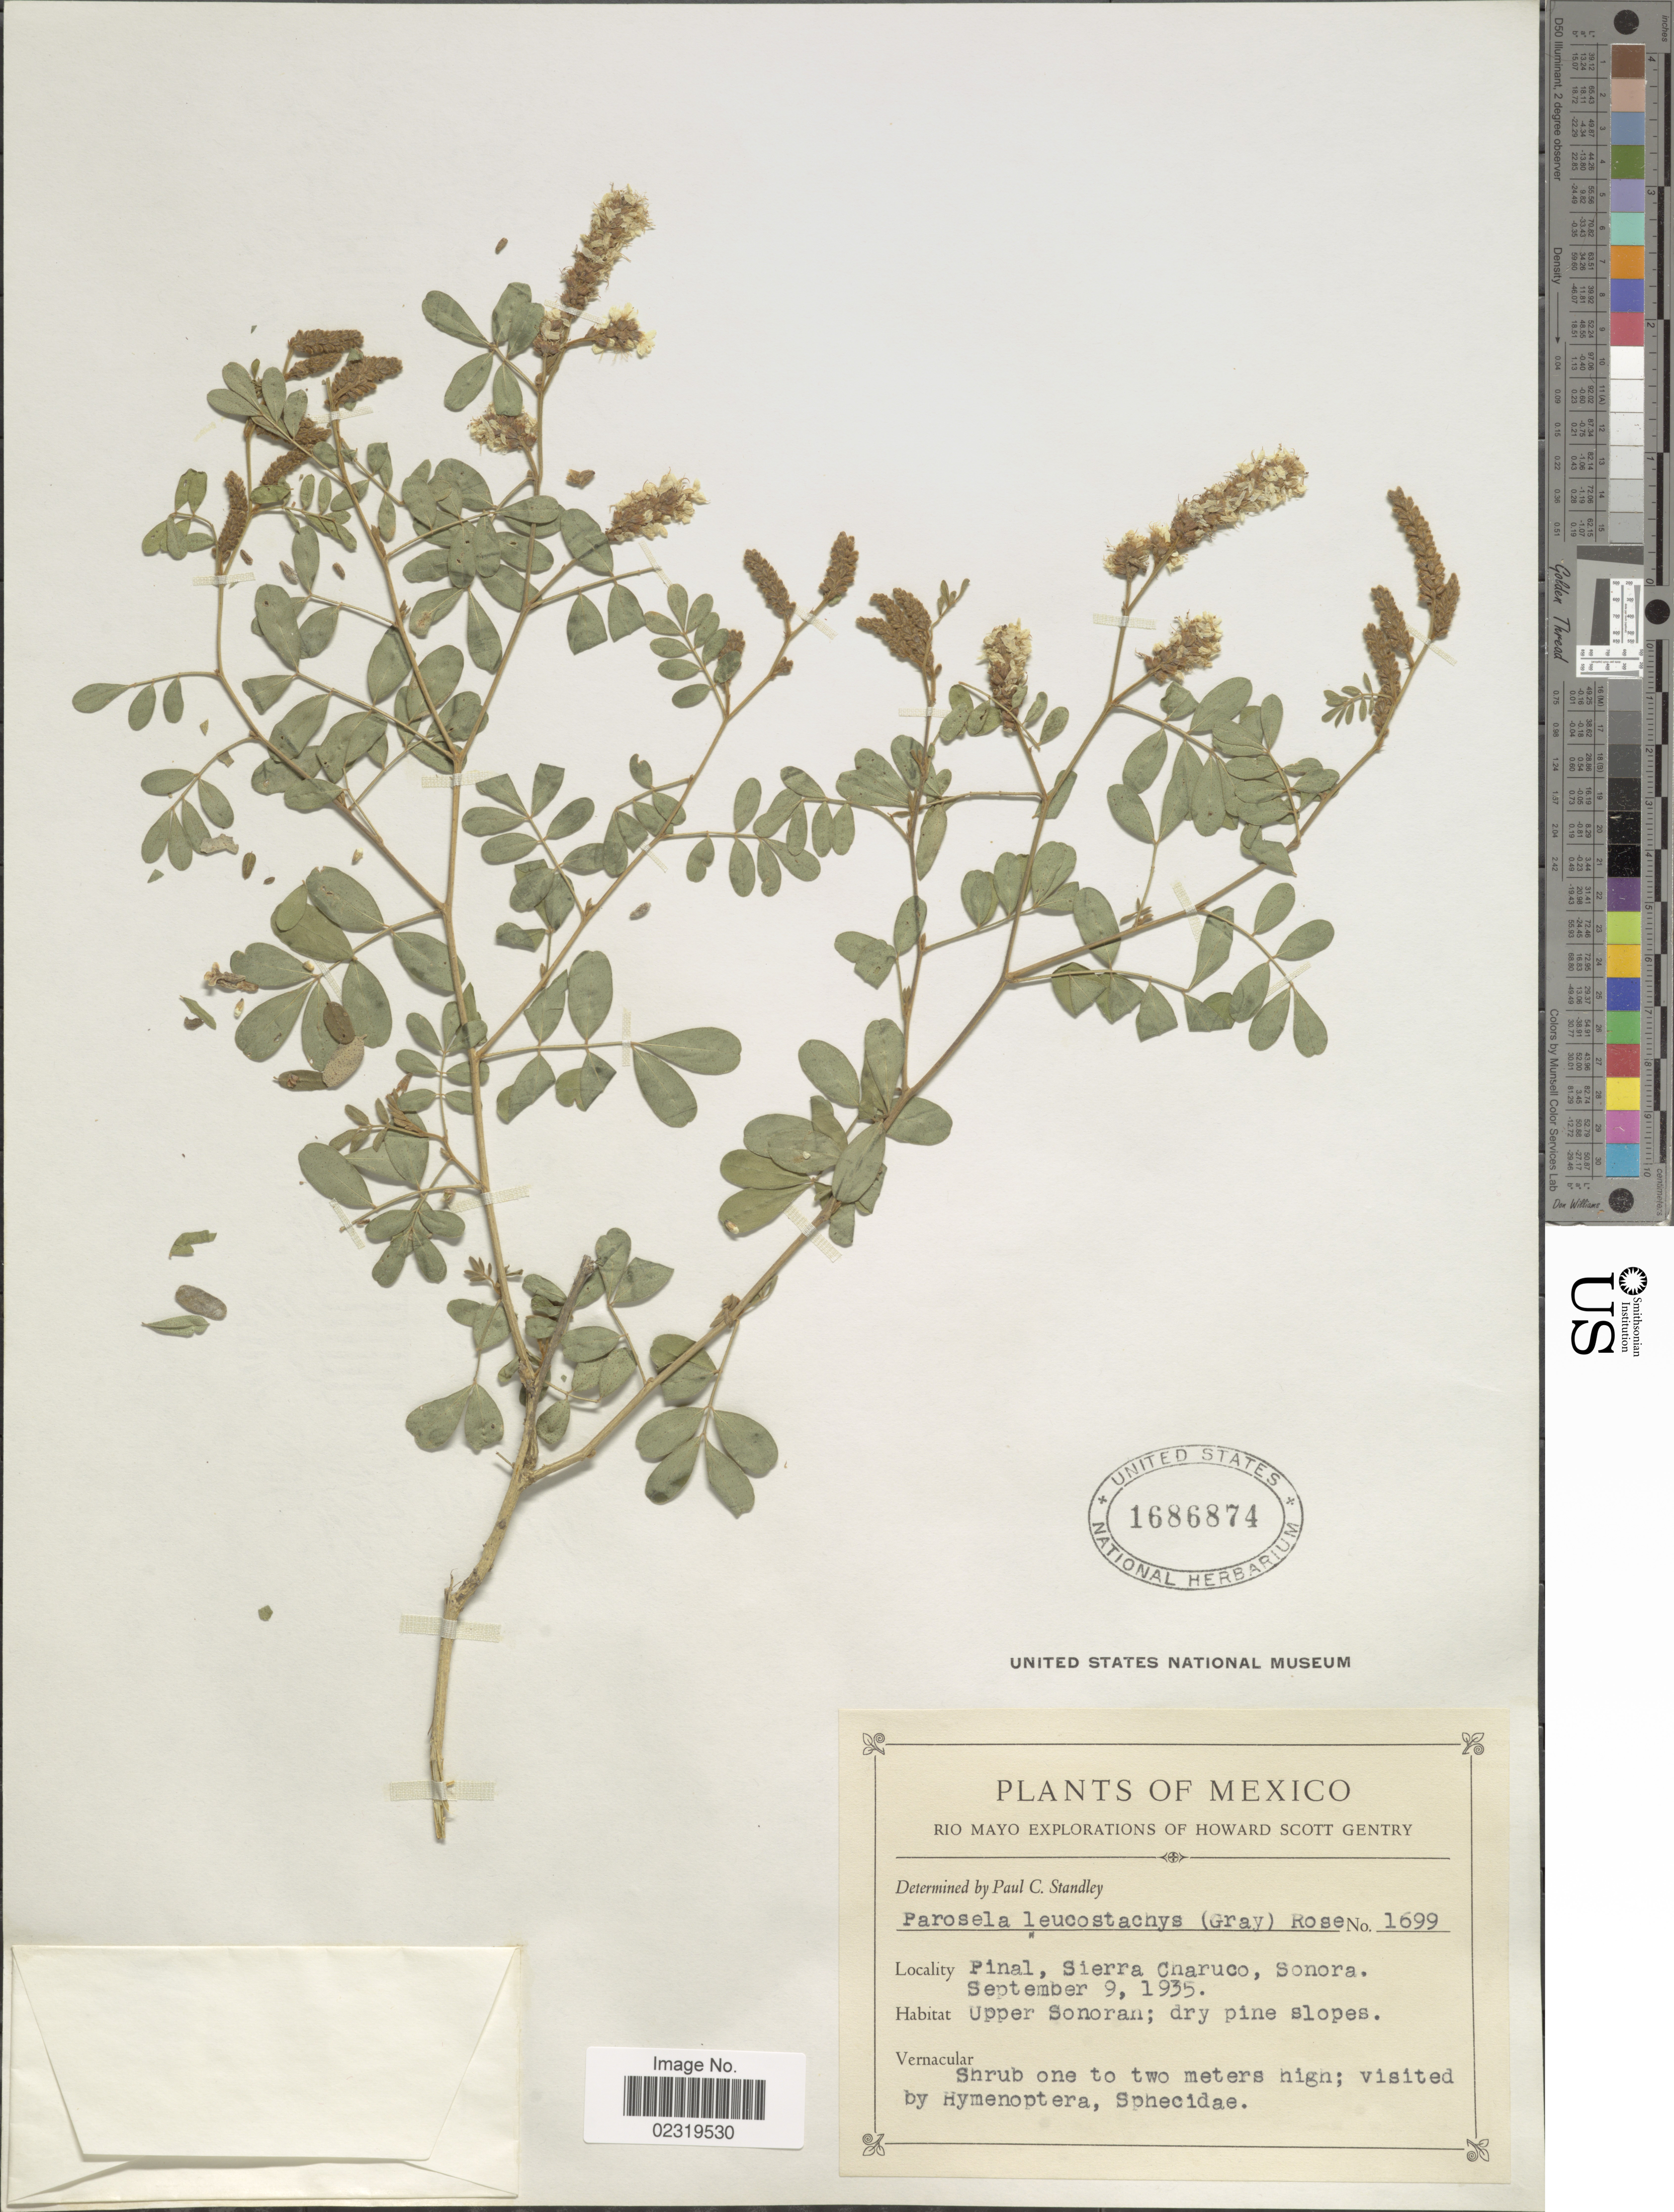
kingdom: Plantae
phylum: Tracheophyta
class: Magnoliopsida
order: Fabales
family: Fabaceae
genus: Dalea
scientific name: Dalea leucostachya var. leucostachya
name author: A. Gray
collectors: H. S. Gentry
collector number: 1699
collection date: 1935-09-09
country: Mexico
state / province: Sonora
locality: Pinal, Sierra Charuca, Upper Sonoran; dry pine slopes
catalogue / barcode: US 1686874